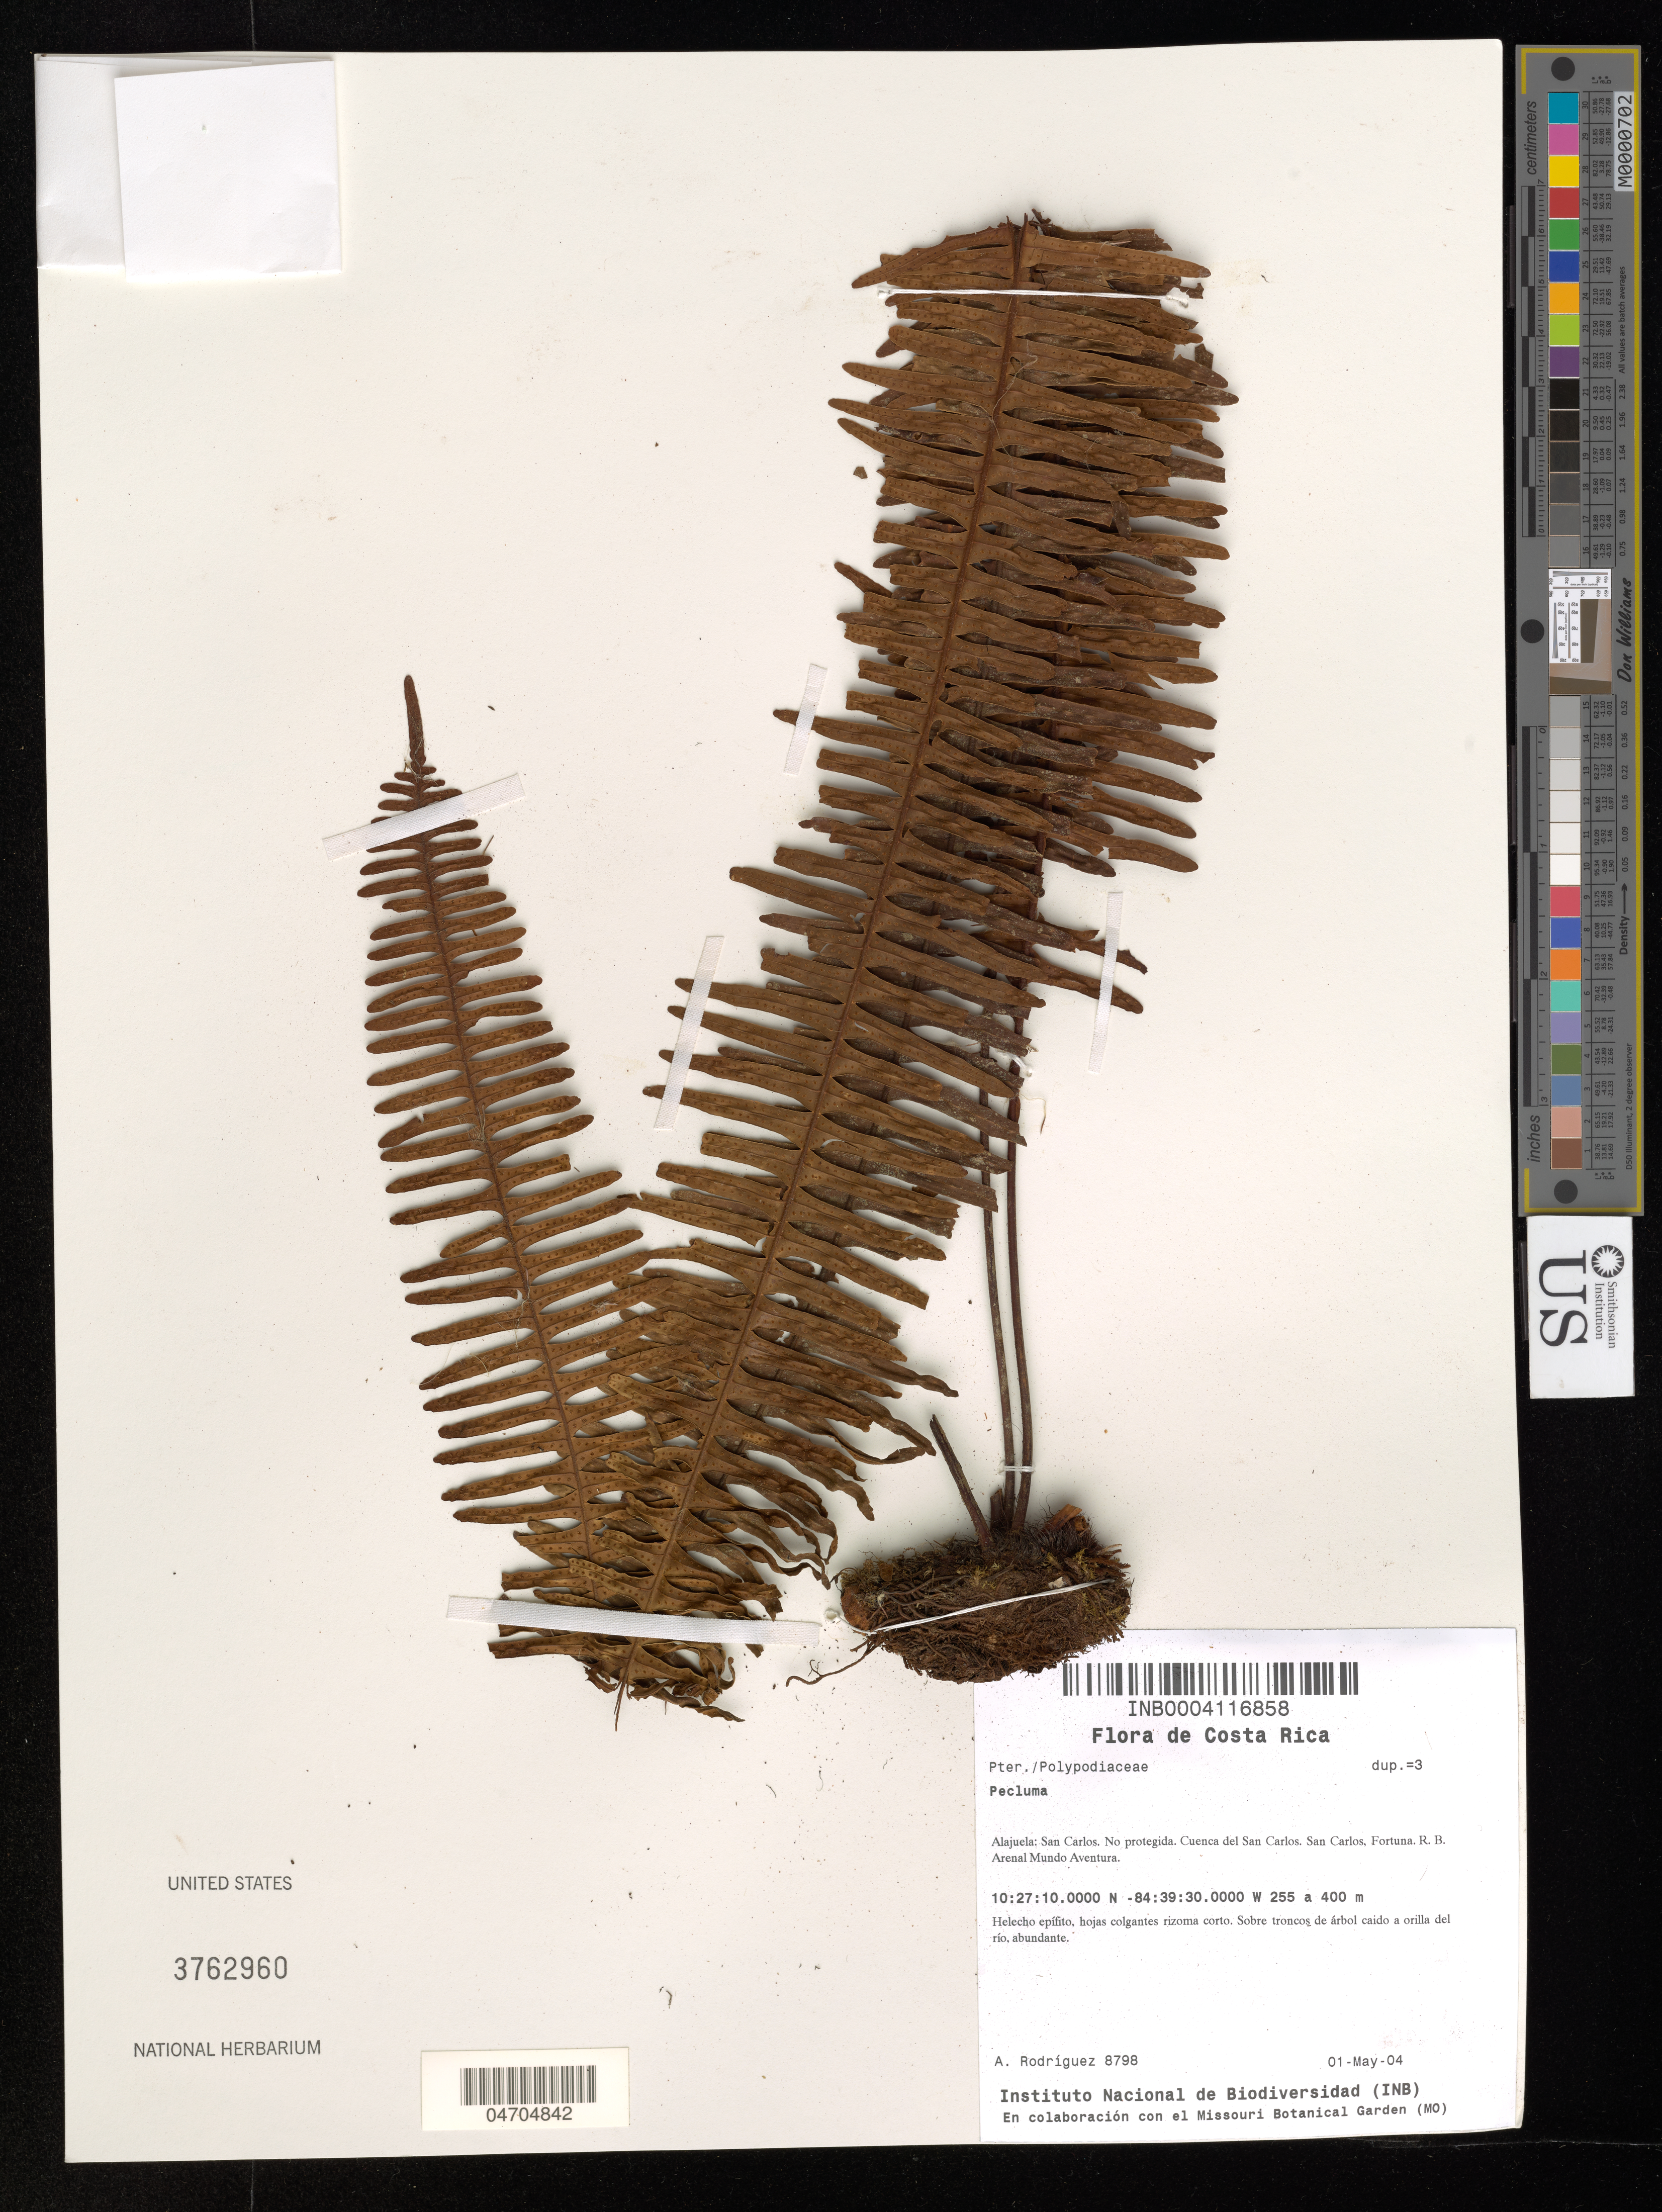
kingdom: Plantae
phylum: Tracheophyta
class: Polypodiopsida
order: Polypodiales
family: Polypodiaceae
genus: Pecluma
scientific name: Pecluma sp.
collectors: A. Rodríguez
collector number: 8798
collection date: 2004-05-01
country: Costa Rica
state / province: Alajuela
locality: San Carlos. No protegida. Cuenca del San Carlos. San Carlos, Fortuna. R. B. Arenal Mundo Aventura.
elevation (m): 255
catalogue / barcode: US 3762960